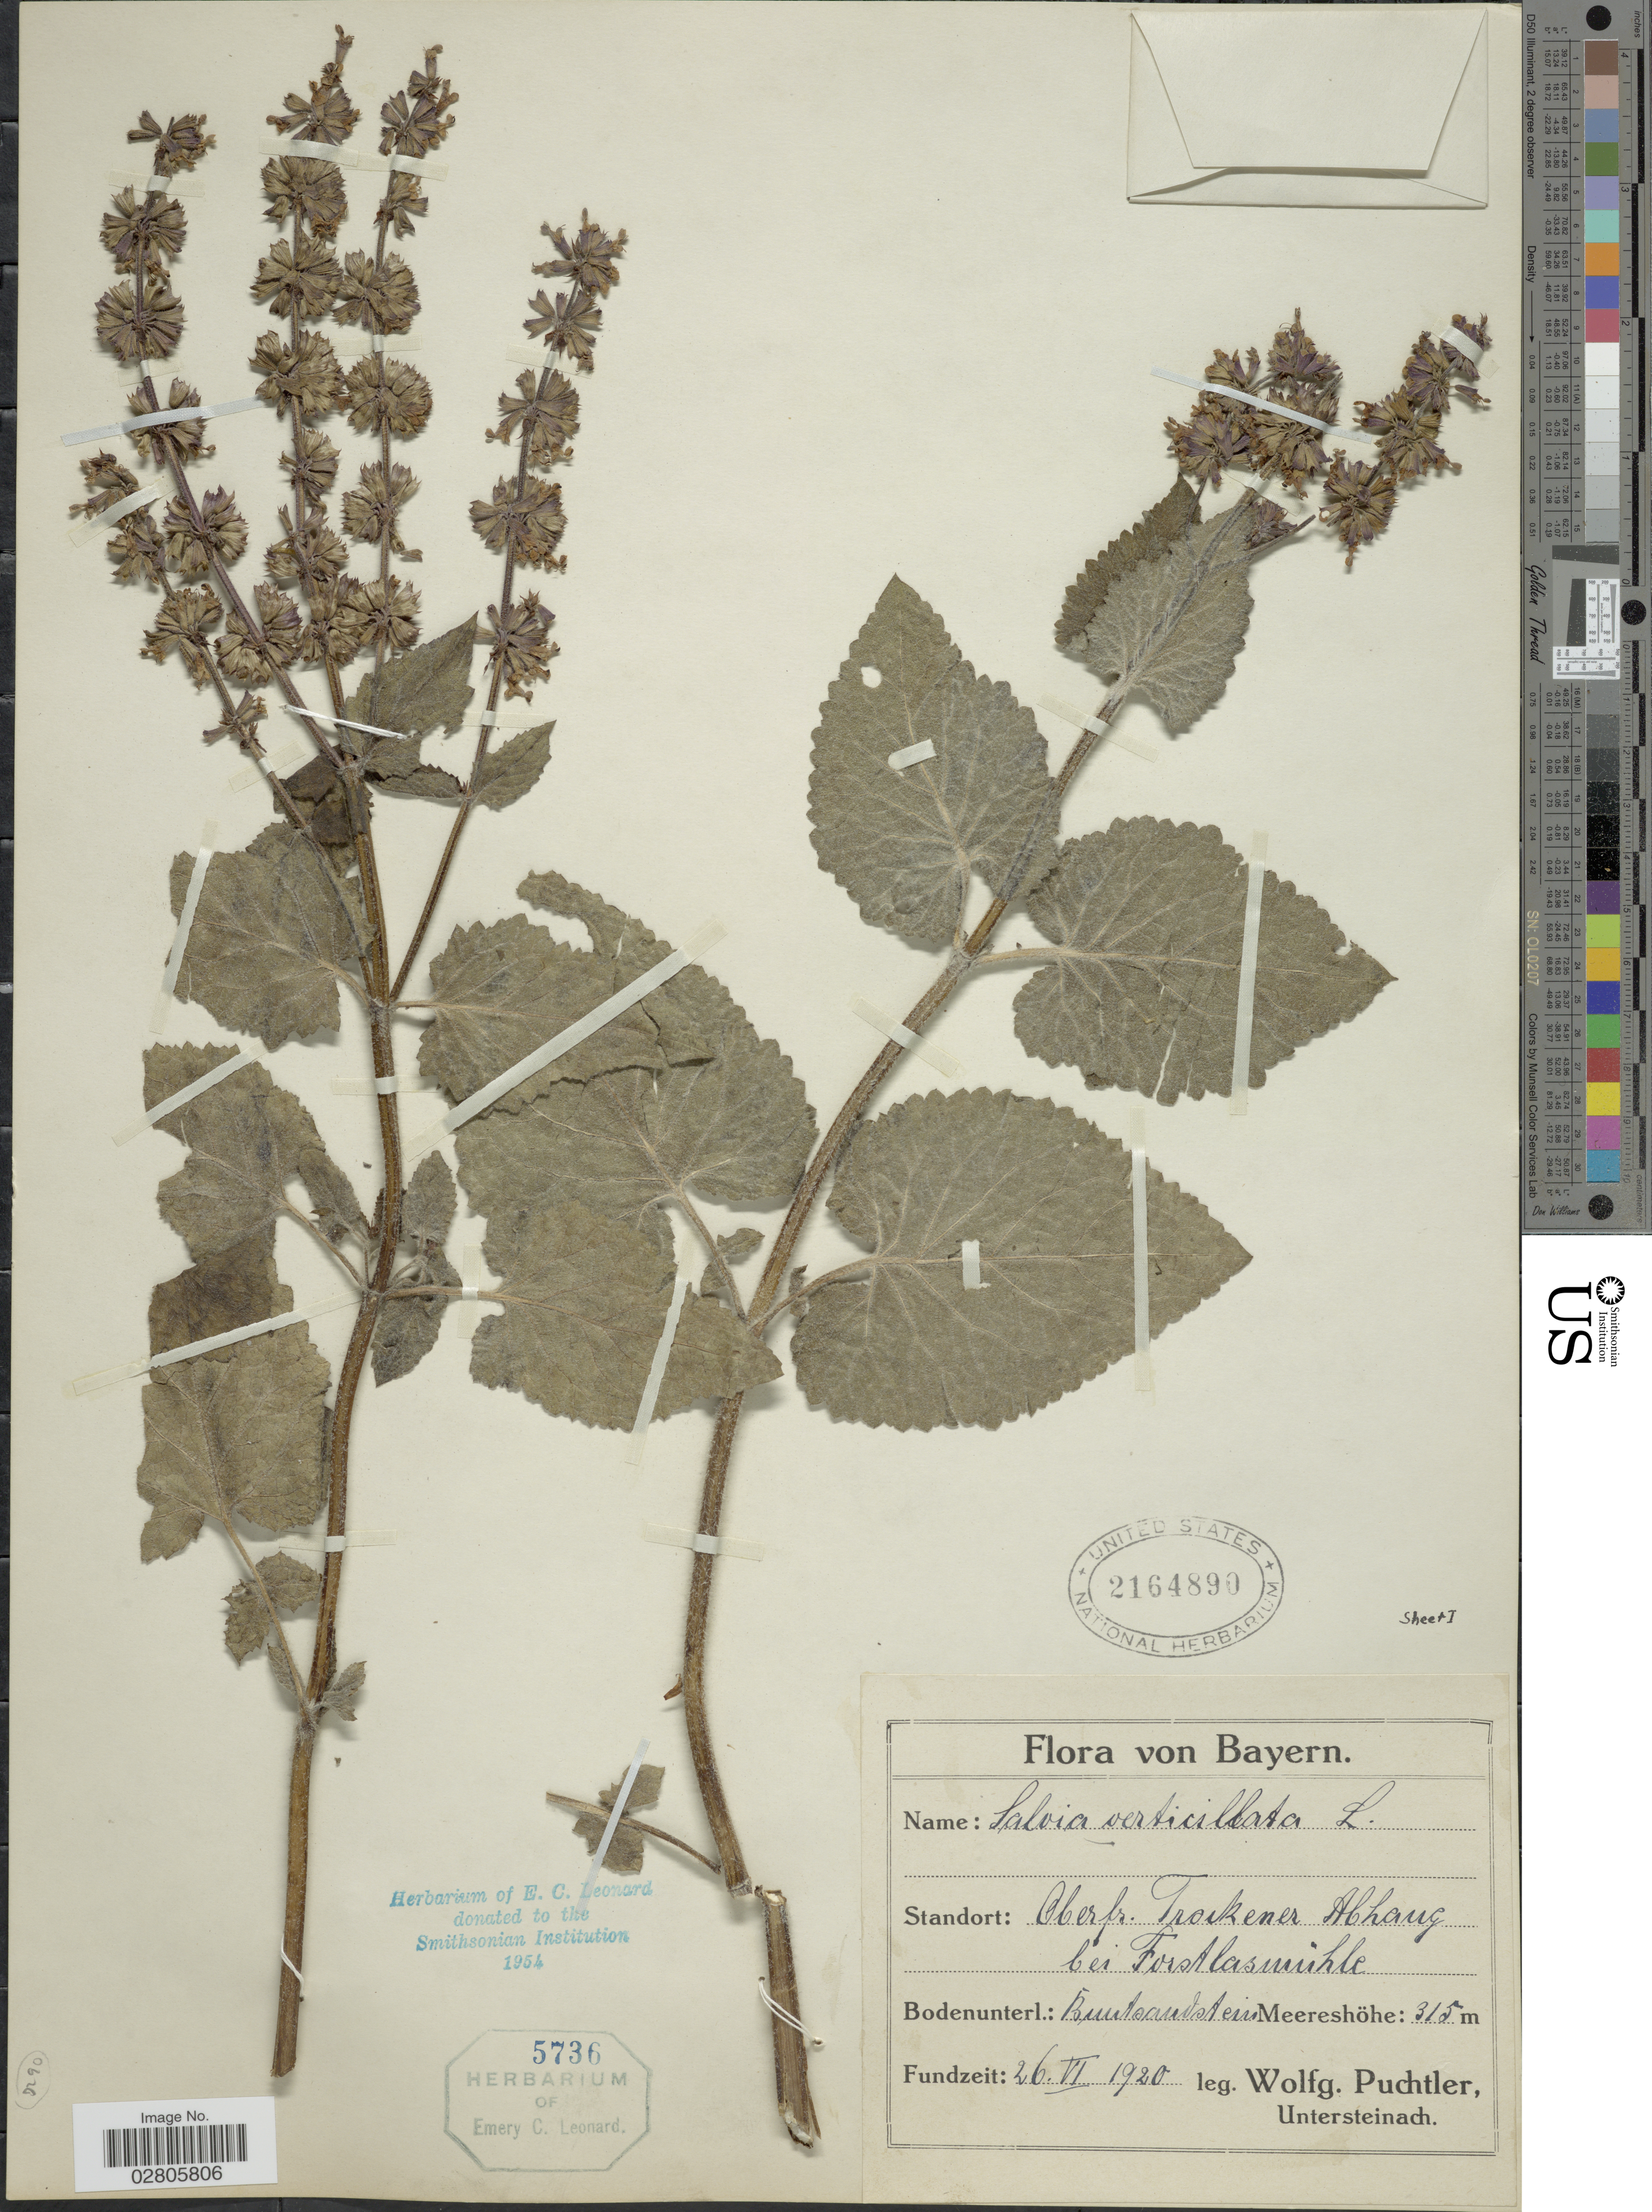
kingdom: Plantae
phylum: Tracheophyta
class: Magnoliopsida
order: Lamiales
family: Lamiaceae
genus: Salvia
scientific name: Salvia verticillata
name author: L.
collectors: W. Puchtler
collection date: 1920-06-26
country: Germany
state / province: Bayern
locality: Oberfr. Trockener Abhang bei Forstlasmühle.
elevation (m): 315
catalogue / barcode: US 2164890